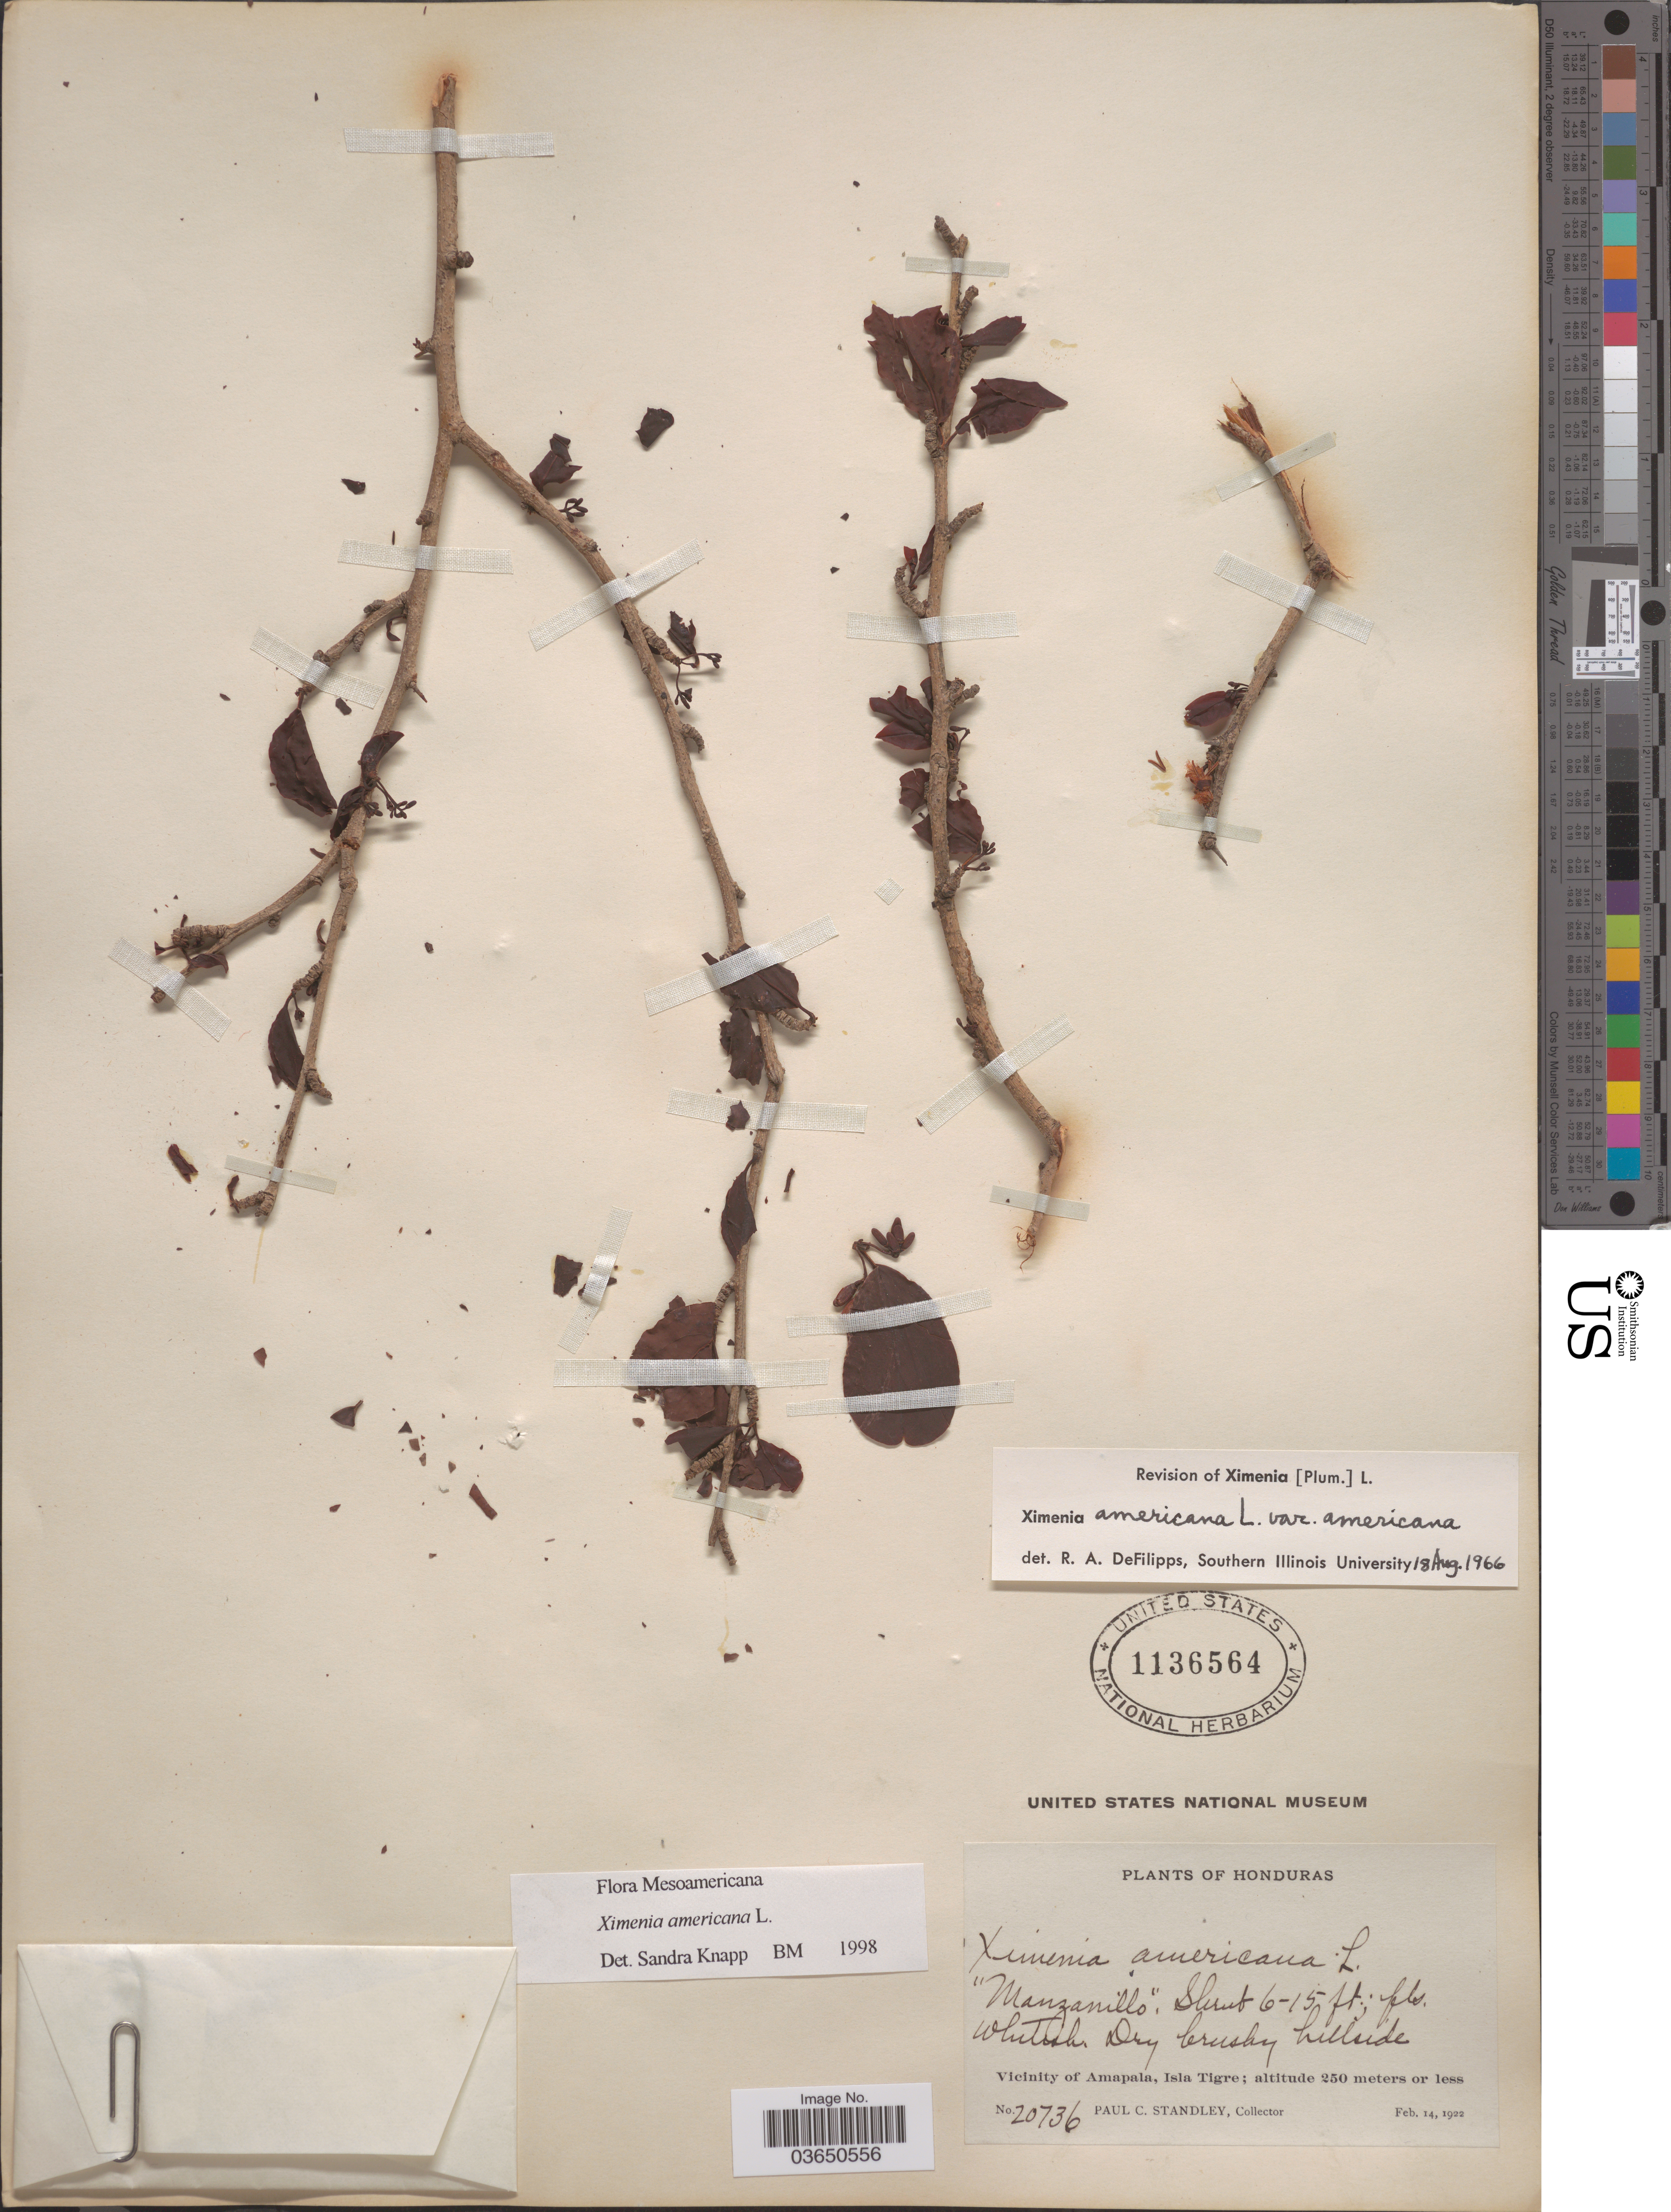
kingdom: Plantae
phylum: Tracheophyta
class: Magnoliopsida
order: Santalales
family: Ximeniaceae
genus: Ximenia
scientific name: Ximenia americana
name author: L.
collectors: P. C. Standley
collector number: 20736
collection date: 1922-02-14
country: Honduras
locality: Vicinity of Amapala, Isla Tigre.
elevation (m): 250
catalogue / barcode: US 1136564